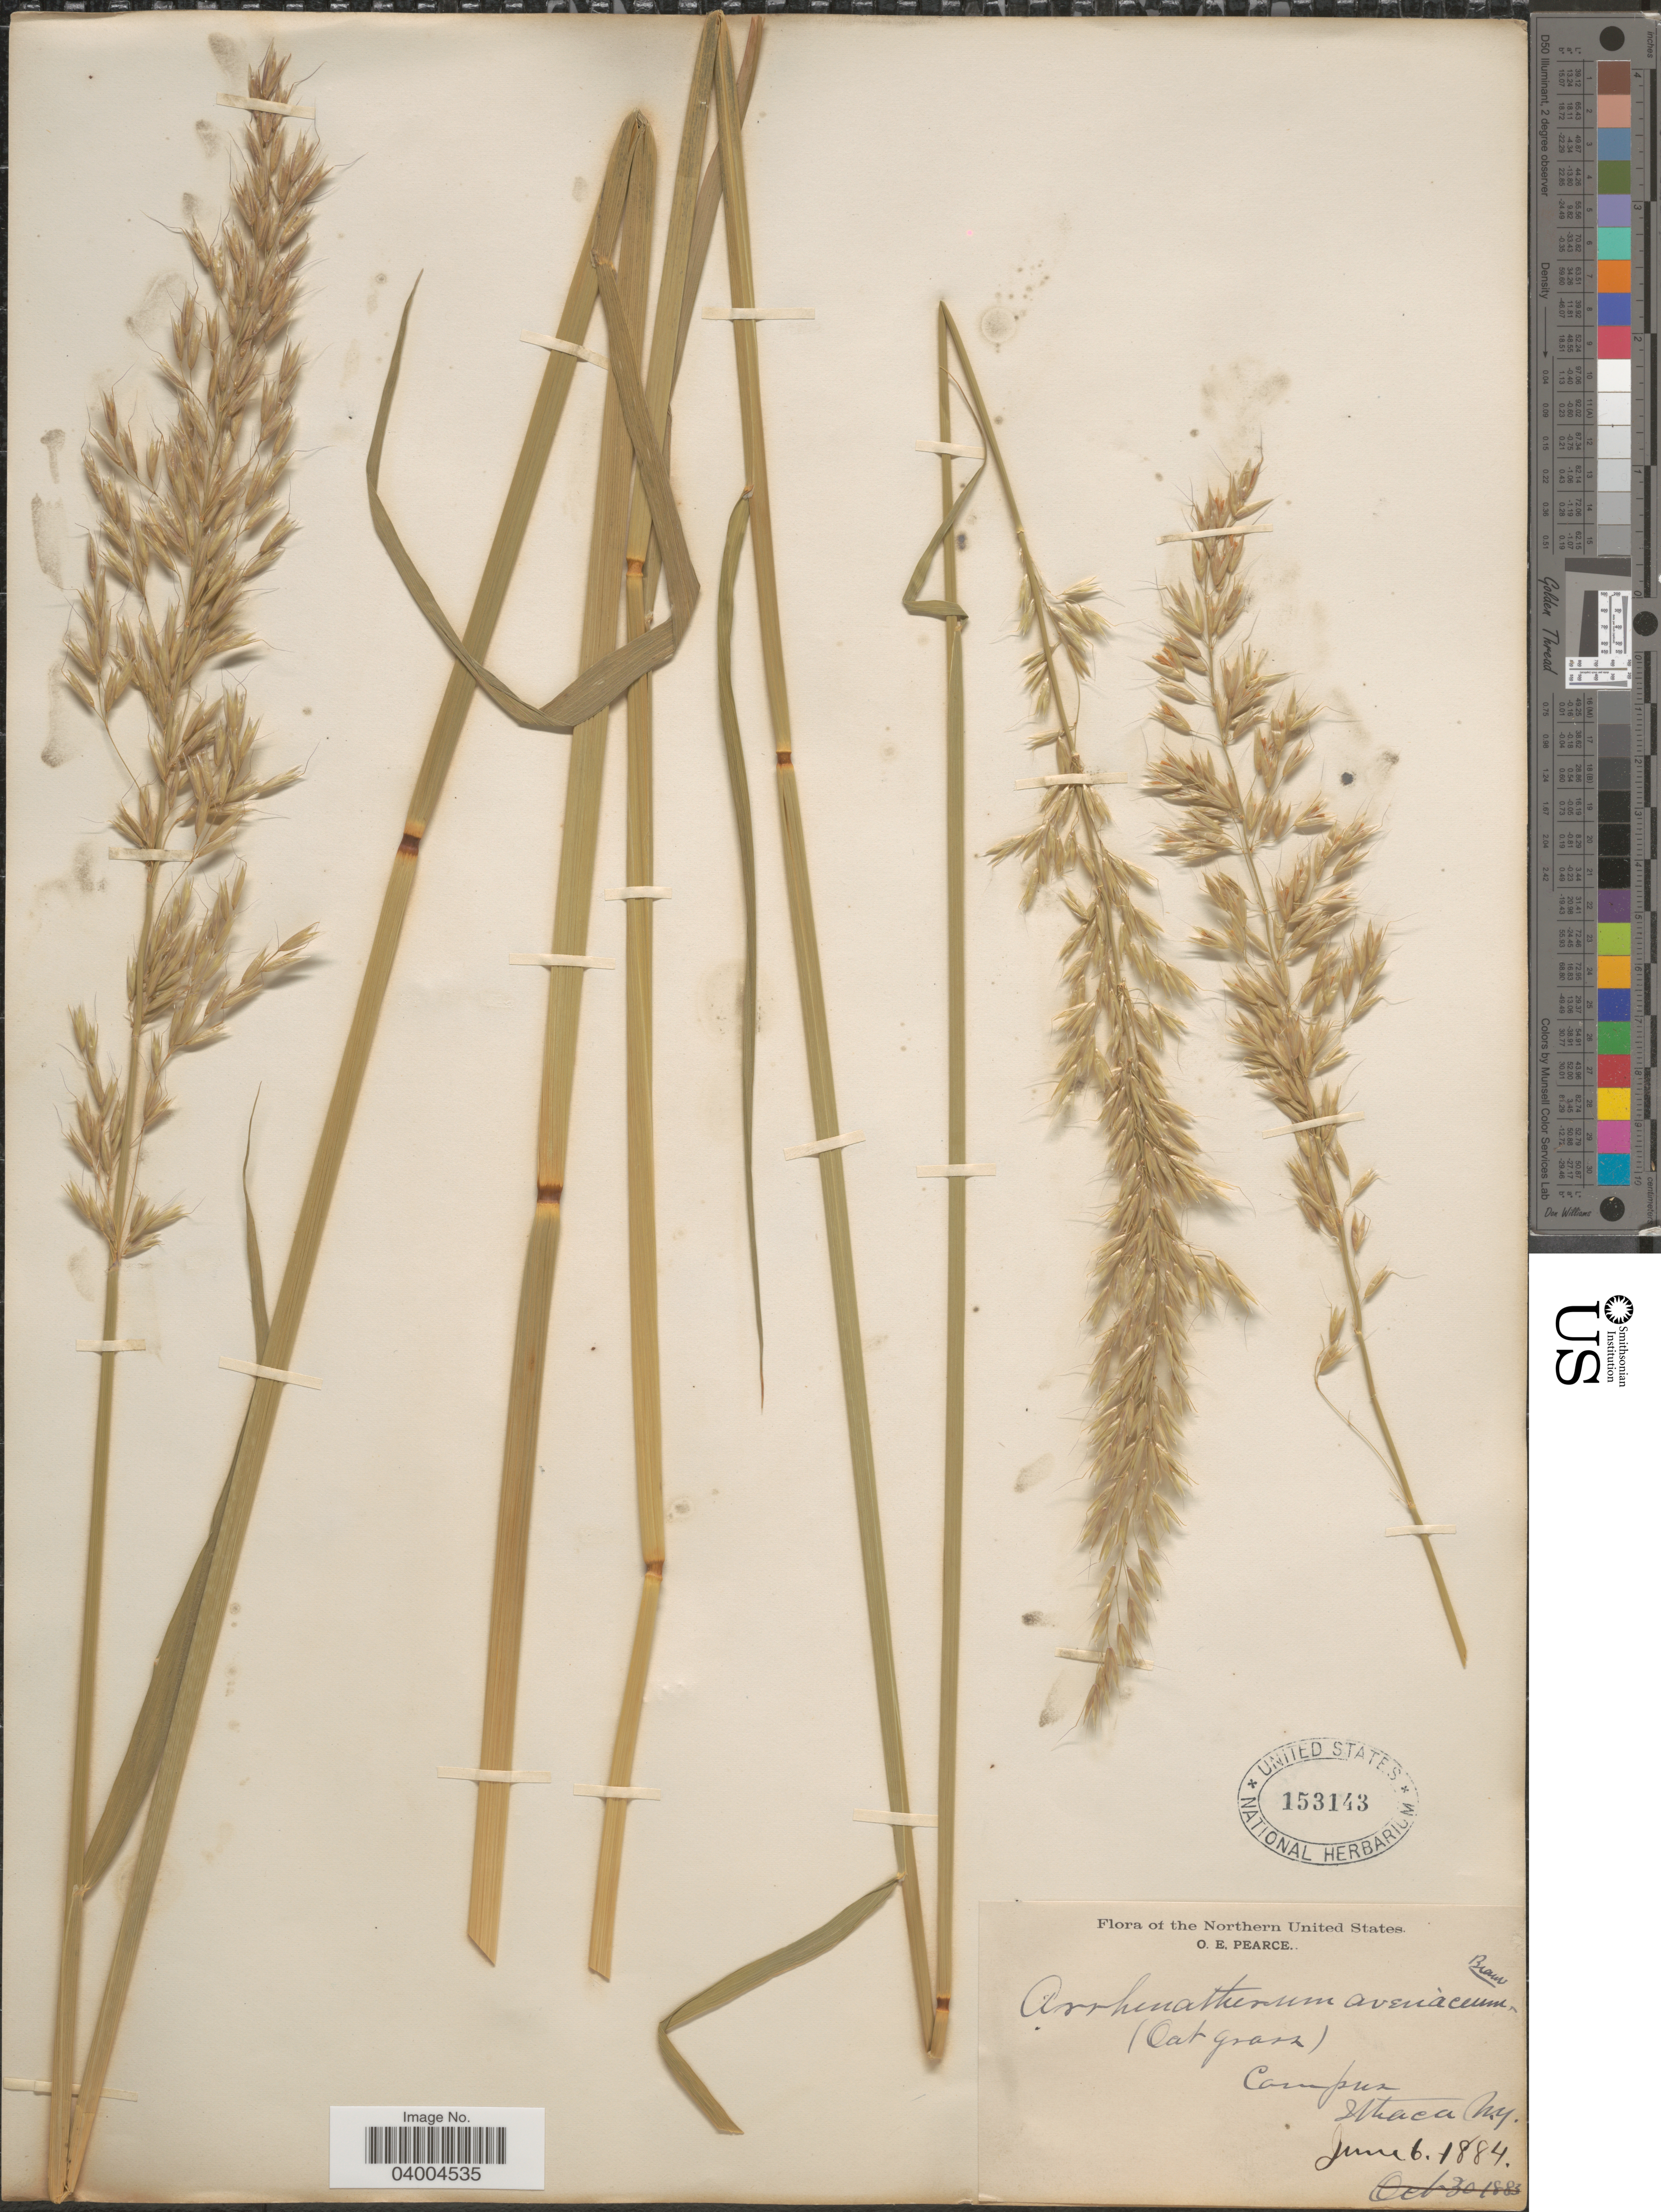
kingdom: Plantae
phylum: Tracheophyta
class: Liliopsida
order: Poales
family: Poaceae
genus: Arrhenatherum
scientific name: Arrhenatherum elatius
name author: (L.) J. Presl & C. Presl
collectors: O. E. Pearce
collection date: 1884-06-06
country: United States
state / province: New York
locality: Northern United States. Campus Ithaca.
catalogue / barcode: US 153143